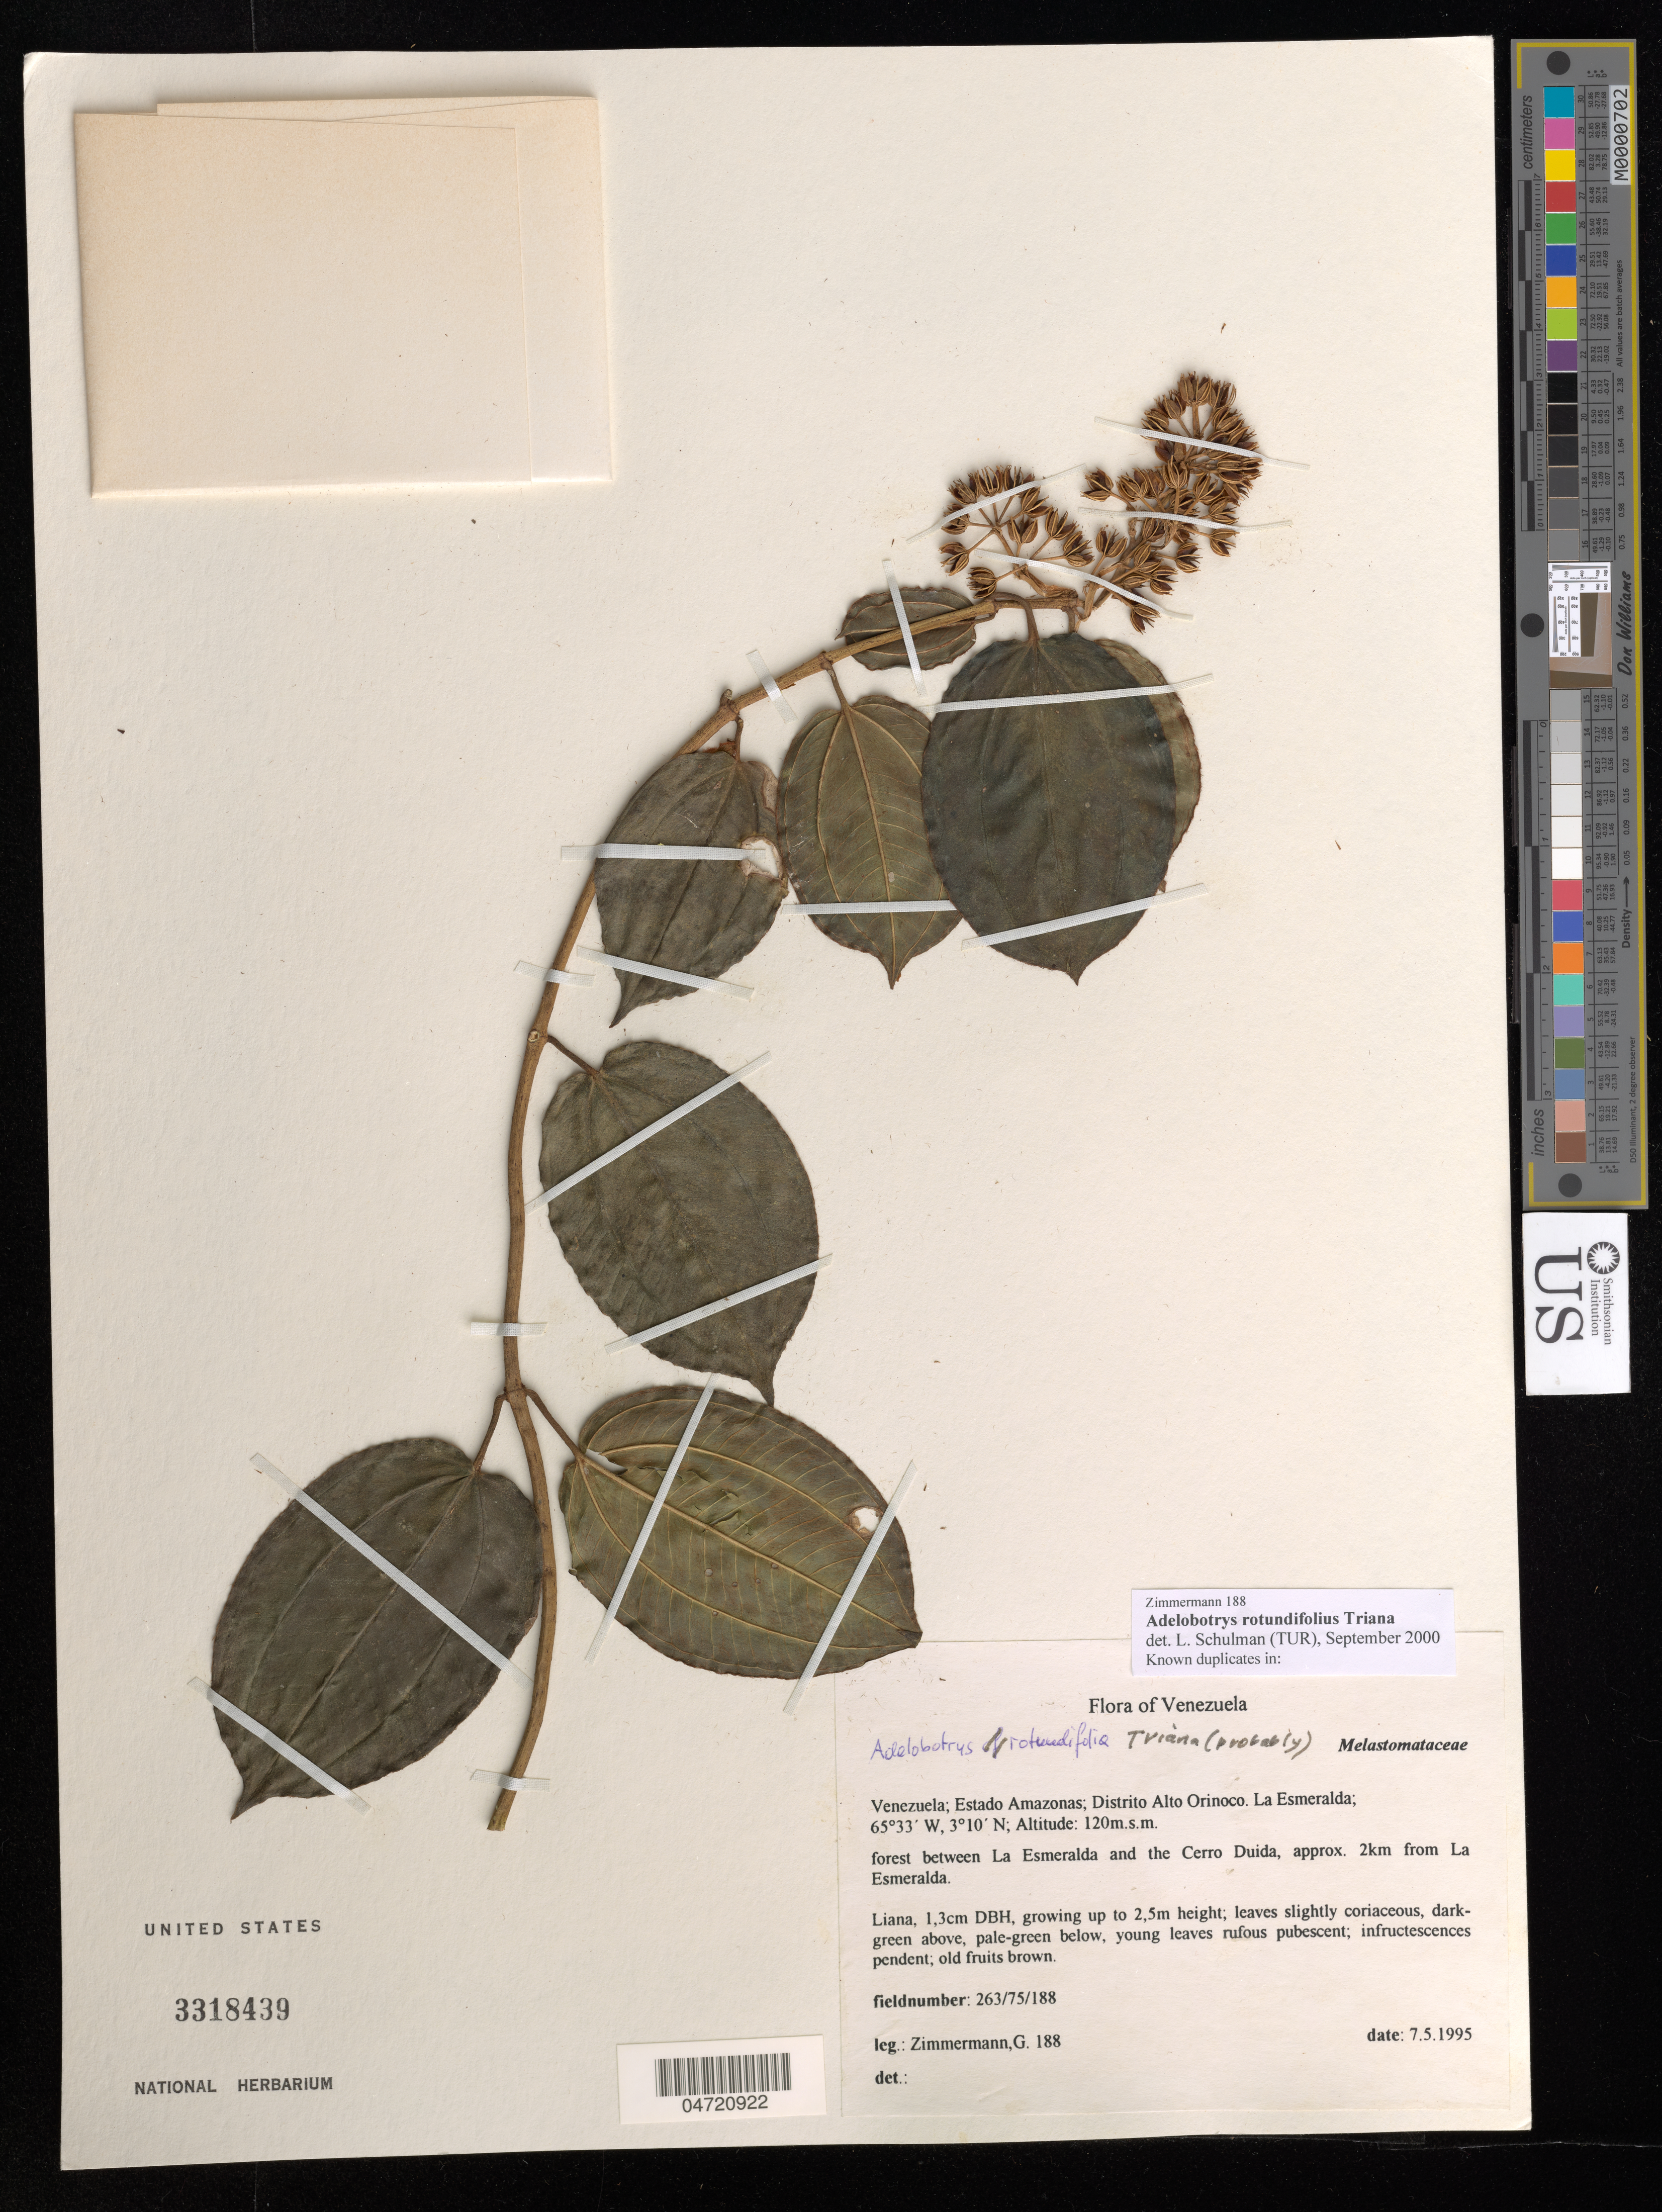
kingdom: Plantae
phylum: Tracheophyta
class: Magnoliopsida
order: Myrtales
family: Melastomataceae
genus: Adelobotrys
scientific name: Adelobotrys rotundifolia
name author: Triana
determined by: Schulman, Leif, (TUR), University of Turku (FINLAND)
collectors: G. Zimmermann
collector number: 188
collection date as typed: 7 Mar 1995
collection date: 1995-03-07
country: Venezuela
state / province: Amazonas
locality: Distr. Alto Orinoco, aprox 2 km from La Esmerelda between La Esmerelda and the Cerro Duida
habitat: Forest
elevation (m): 120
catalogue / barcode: US 3318439